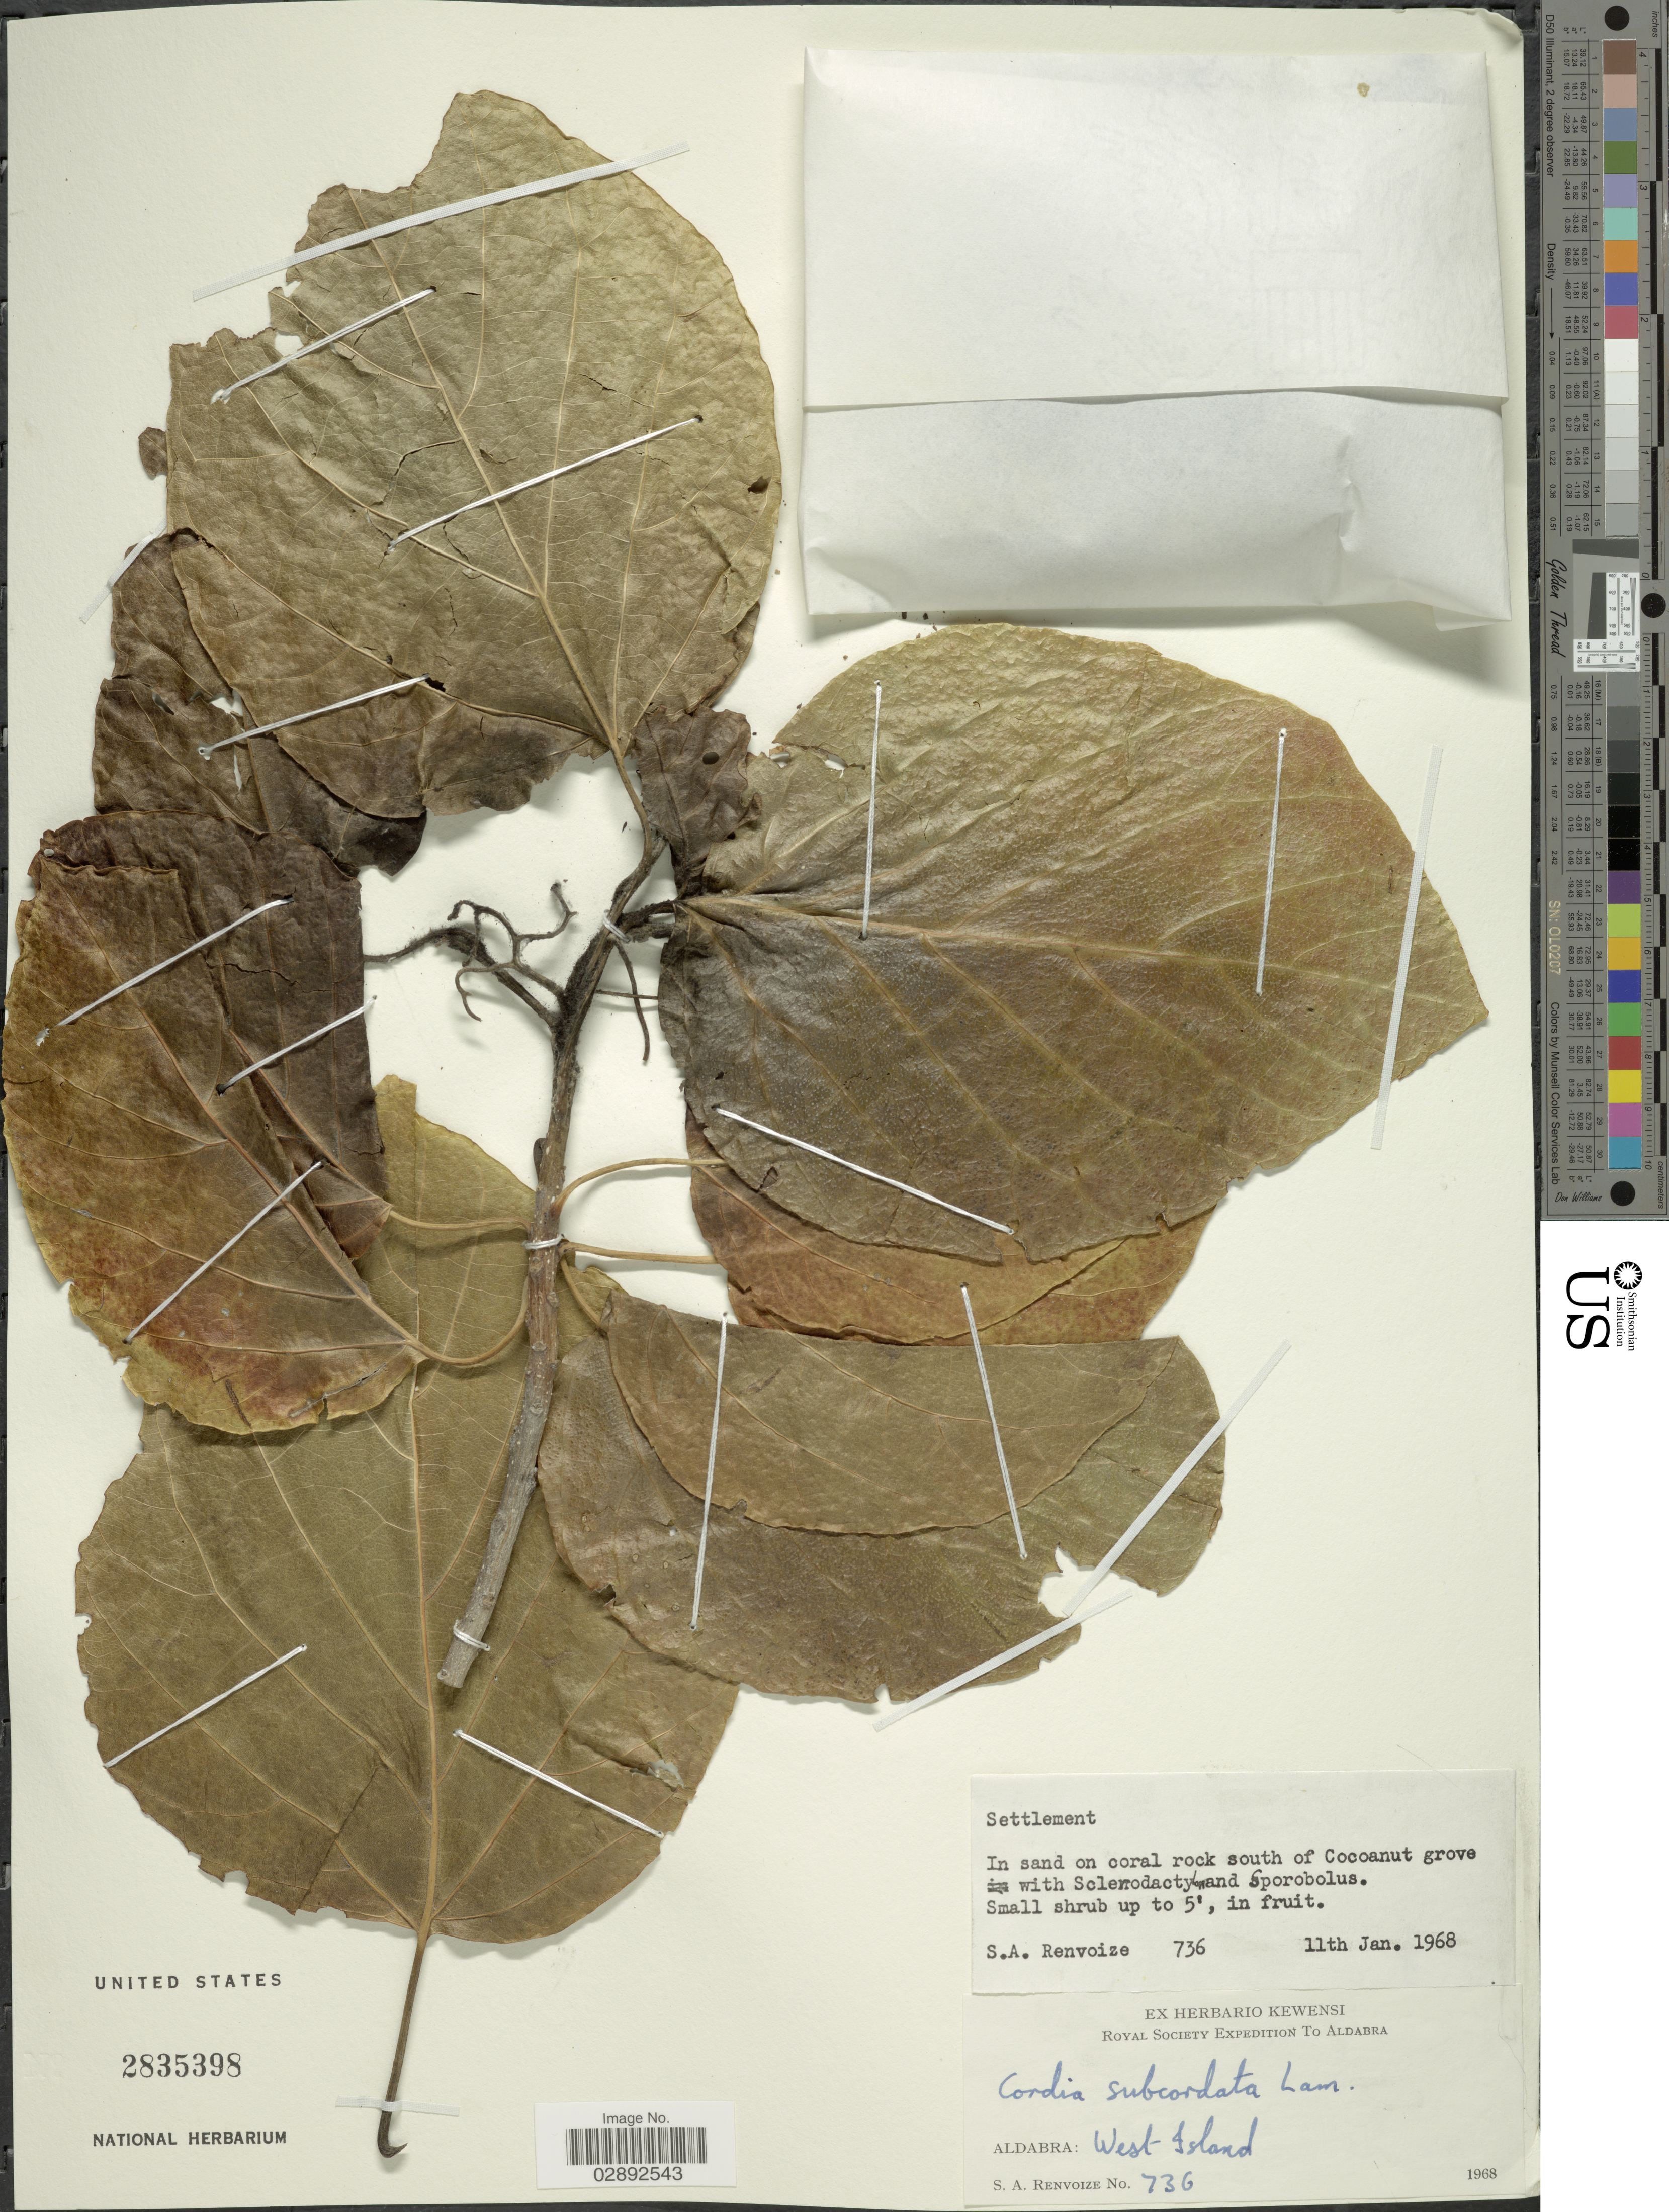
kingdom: Plantae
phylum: Tracheophyta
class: Magnoliopsida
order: Boraginales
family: Cordiaceae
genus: Cordia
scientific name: Cordia subcordata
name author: Lam.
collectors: S. A. Renvoize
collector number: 736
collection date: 1968-01-11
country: Seychelles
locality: Aldabra: West Island. On coral rock south of Cocoanut grove.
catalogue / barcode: US 2835398